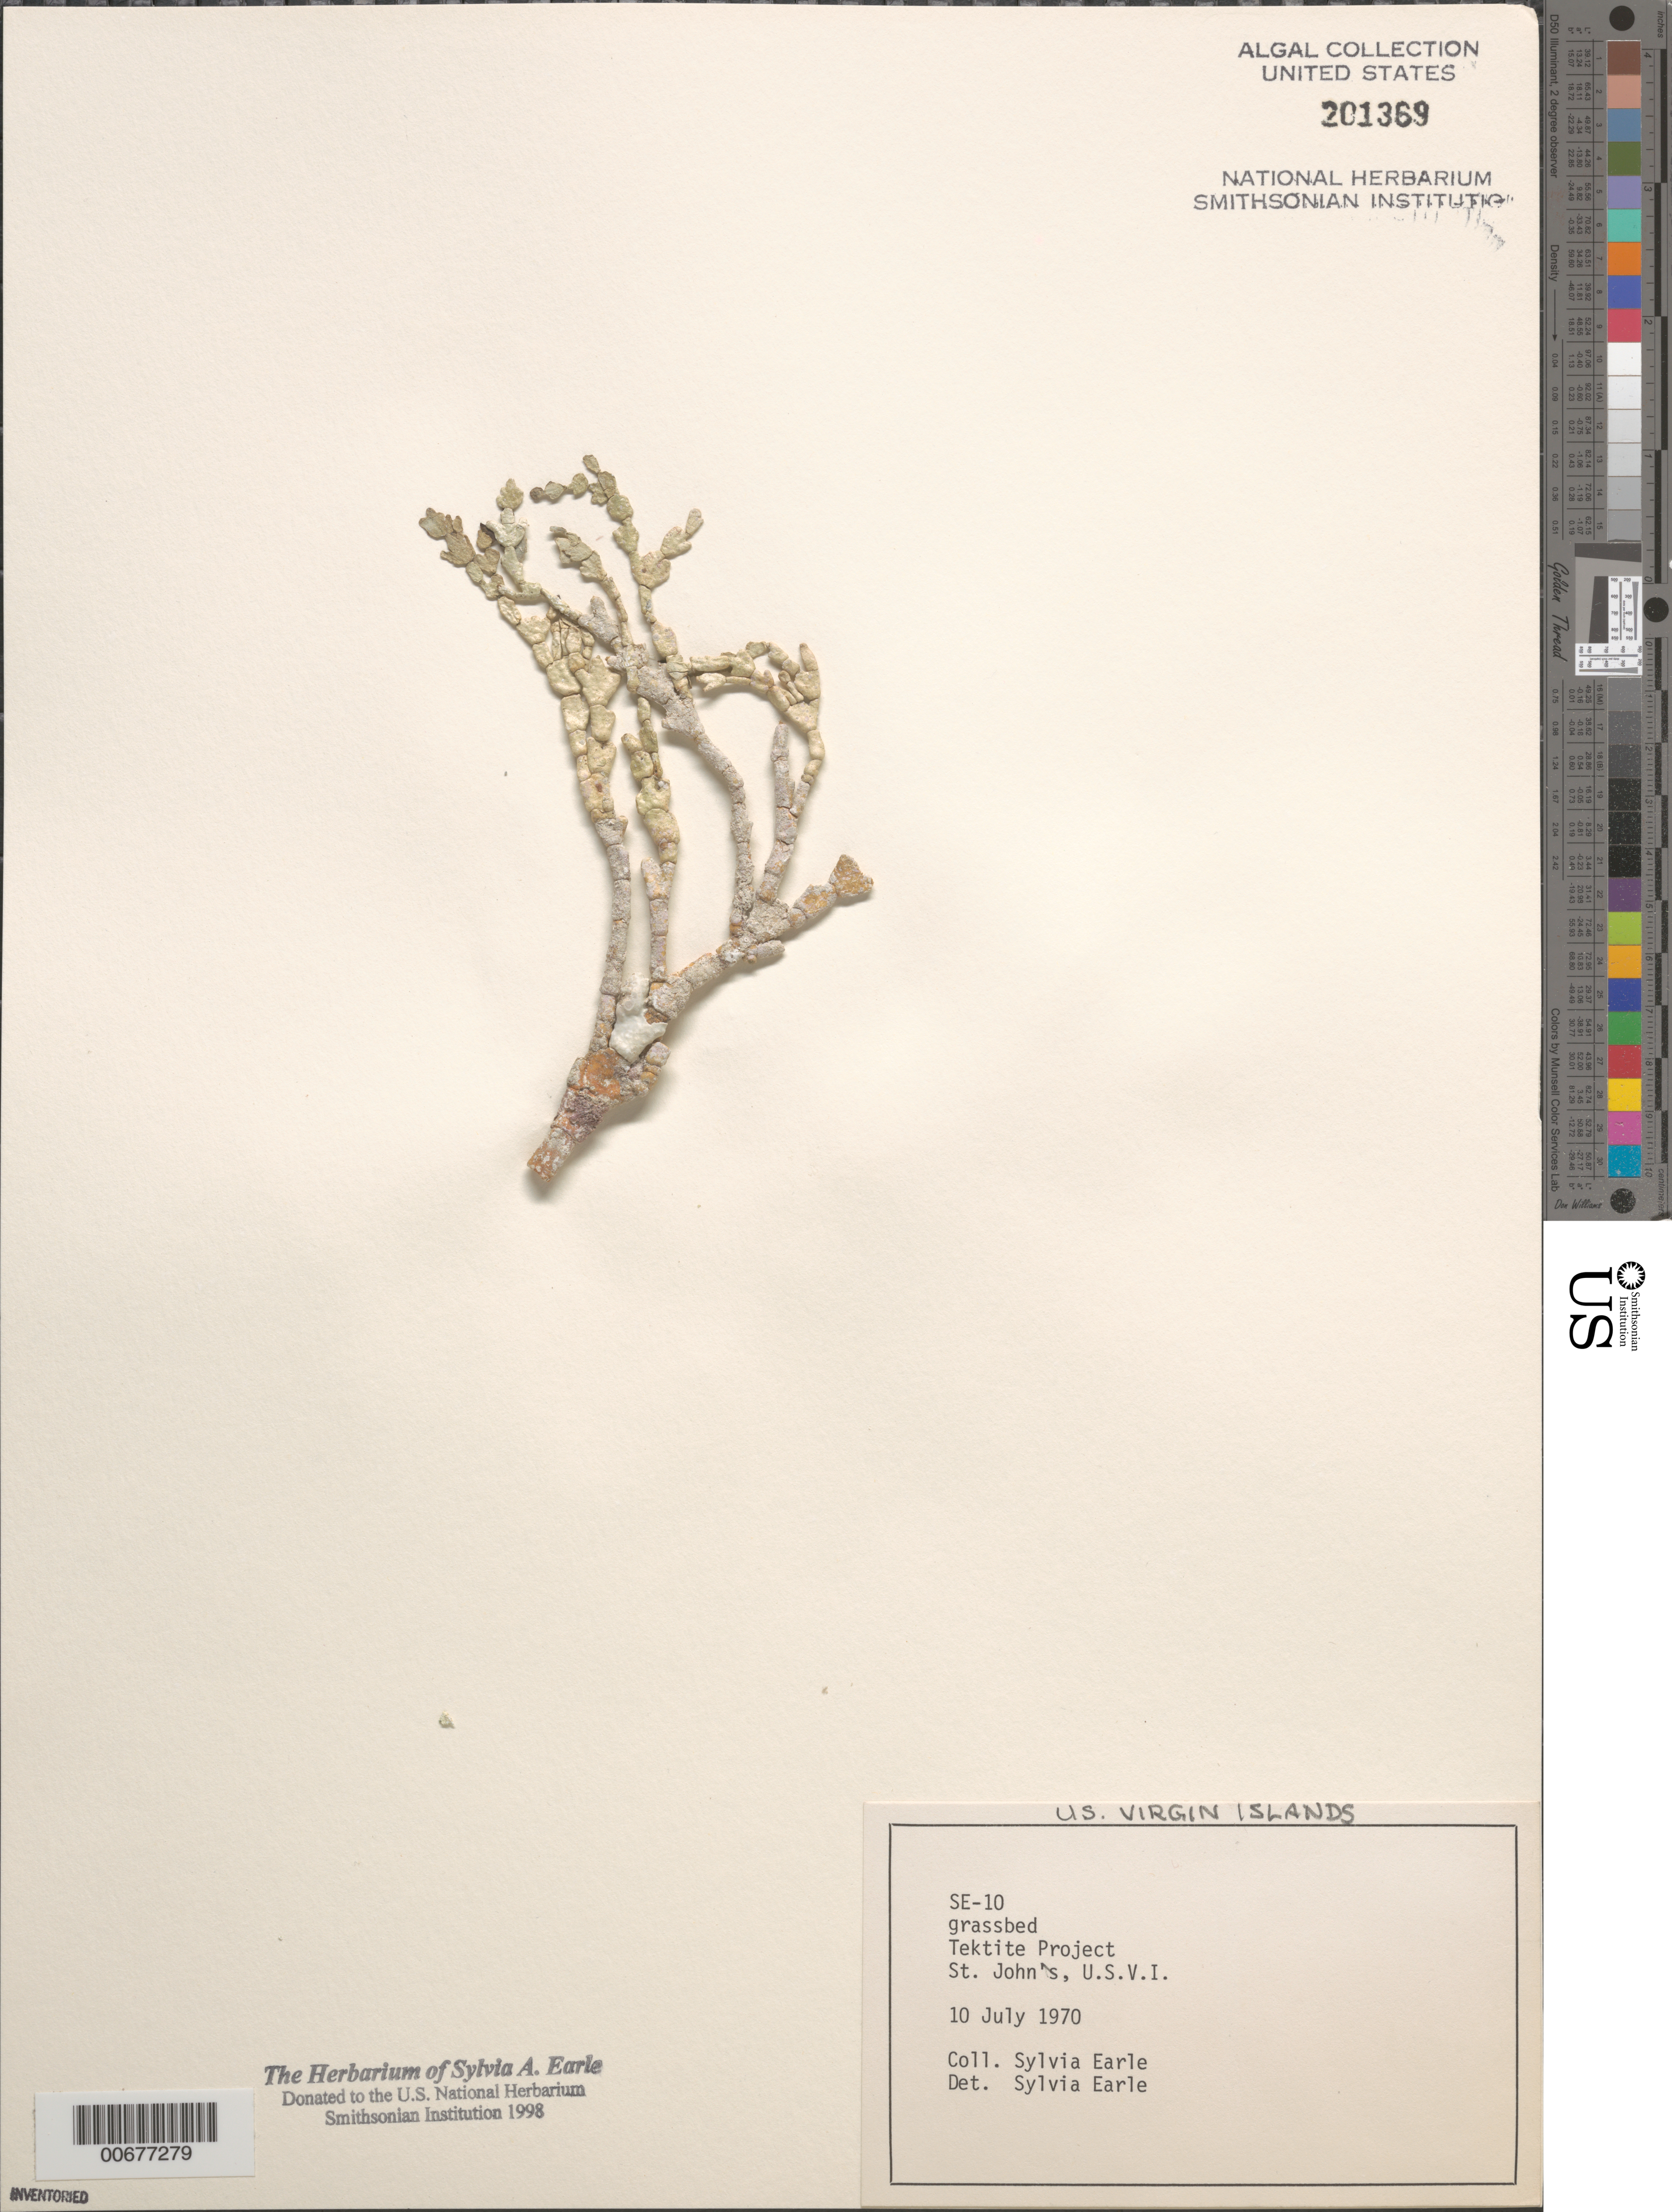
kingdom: Plantae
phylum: Chlorophyta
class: Ulvophyceae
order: Bryopsidales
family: Halimedaceae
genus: Halimeda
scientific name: Halimeda sp.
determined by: Earle, S. A.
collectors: S. A. Earle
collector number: SE-10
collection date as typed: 10 Jul 1970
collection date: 1970-07-10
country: U.S. Virgin Islands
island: St. John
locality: Tektite Project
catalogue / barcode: US 201369